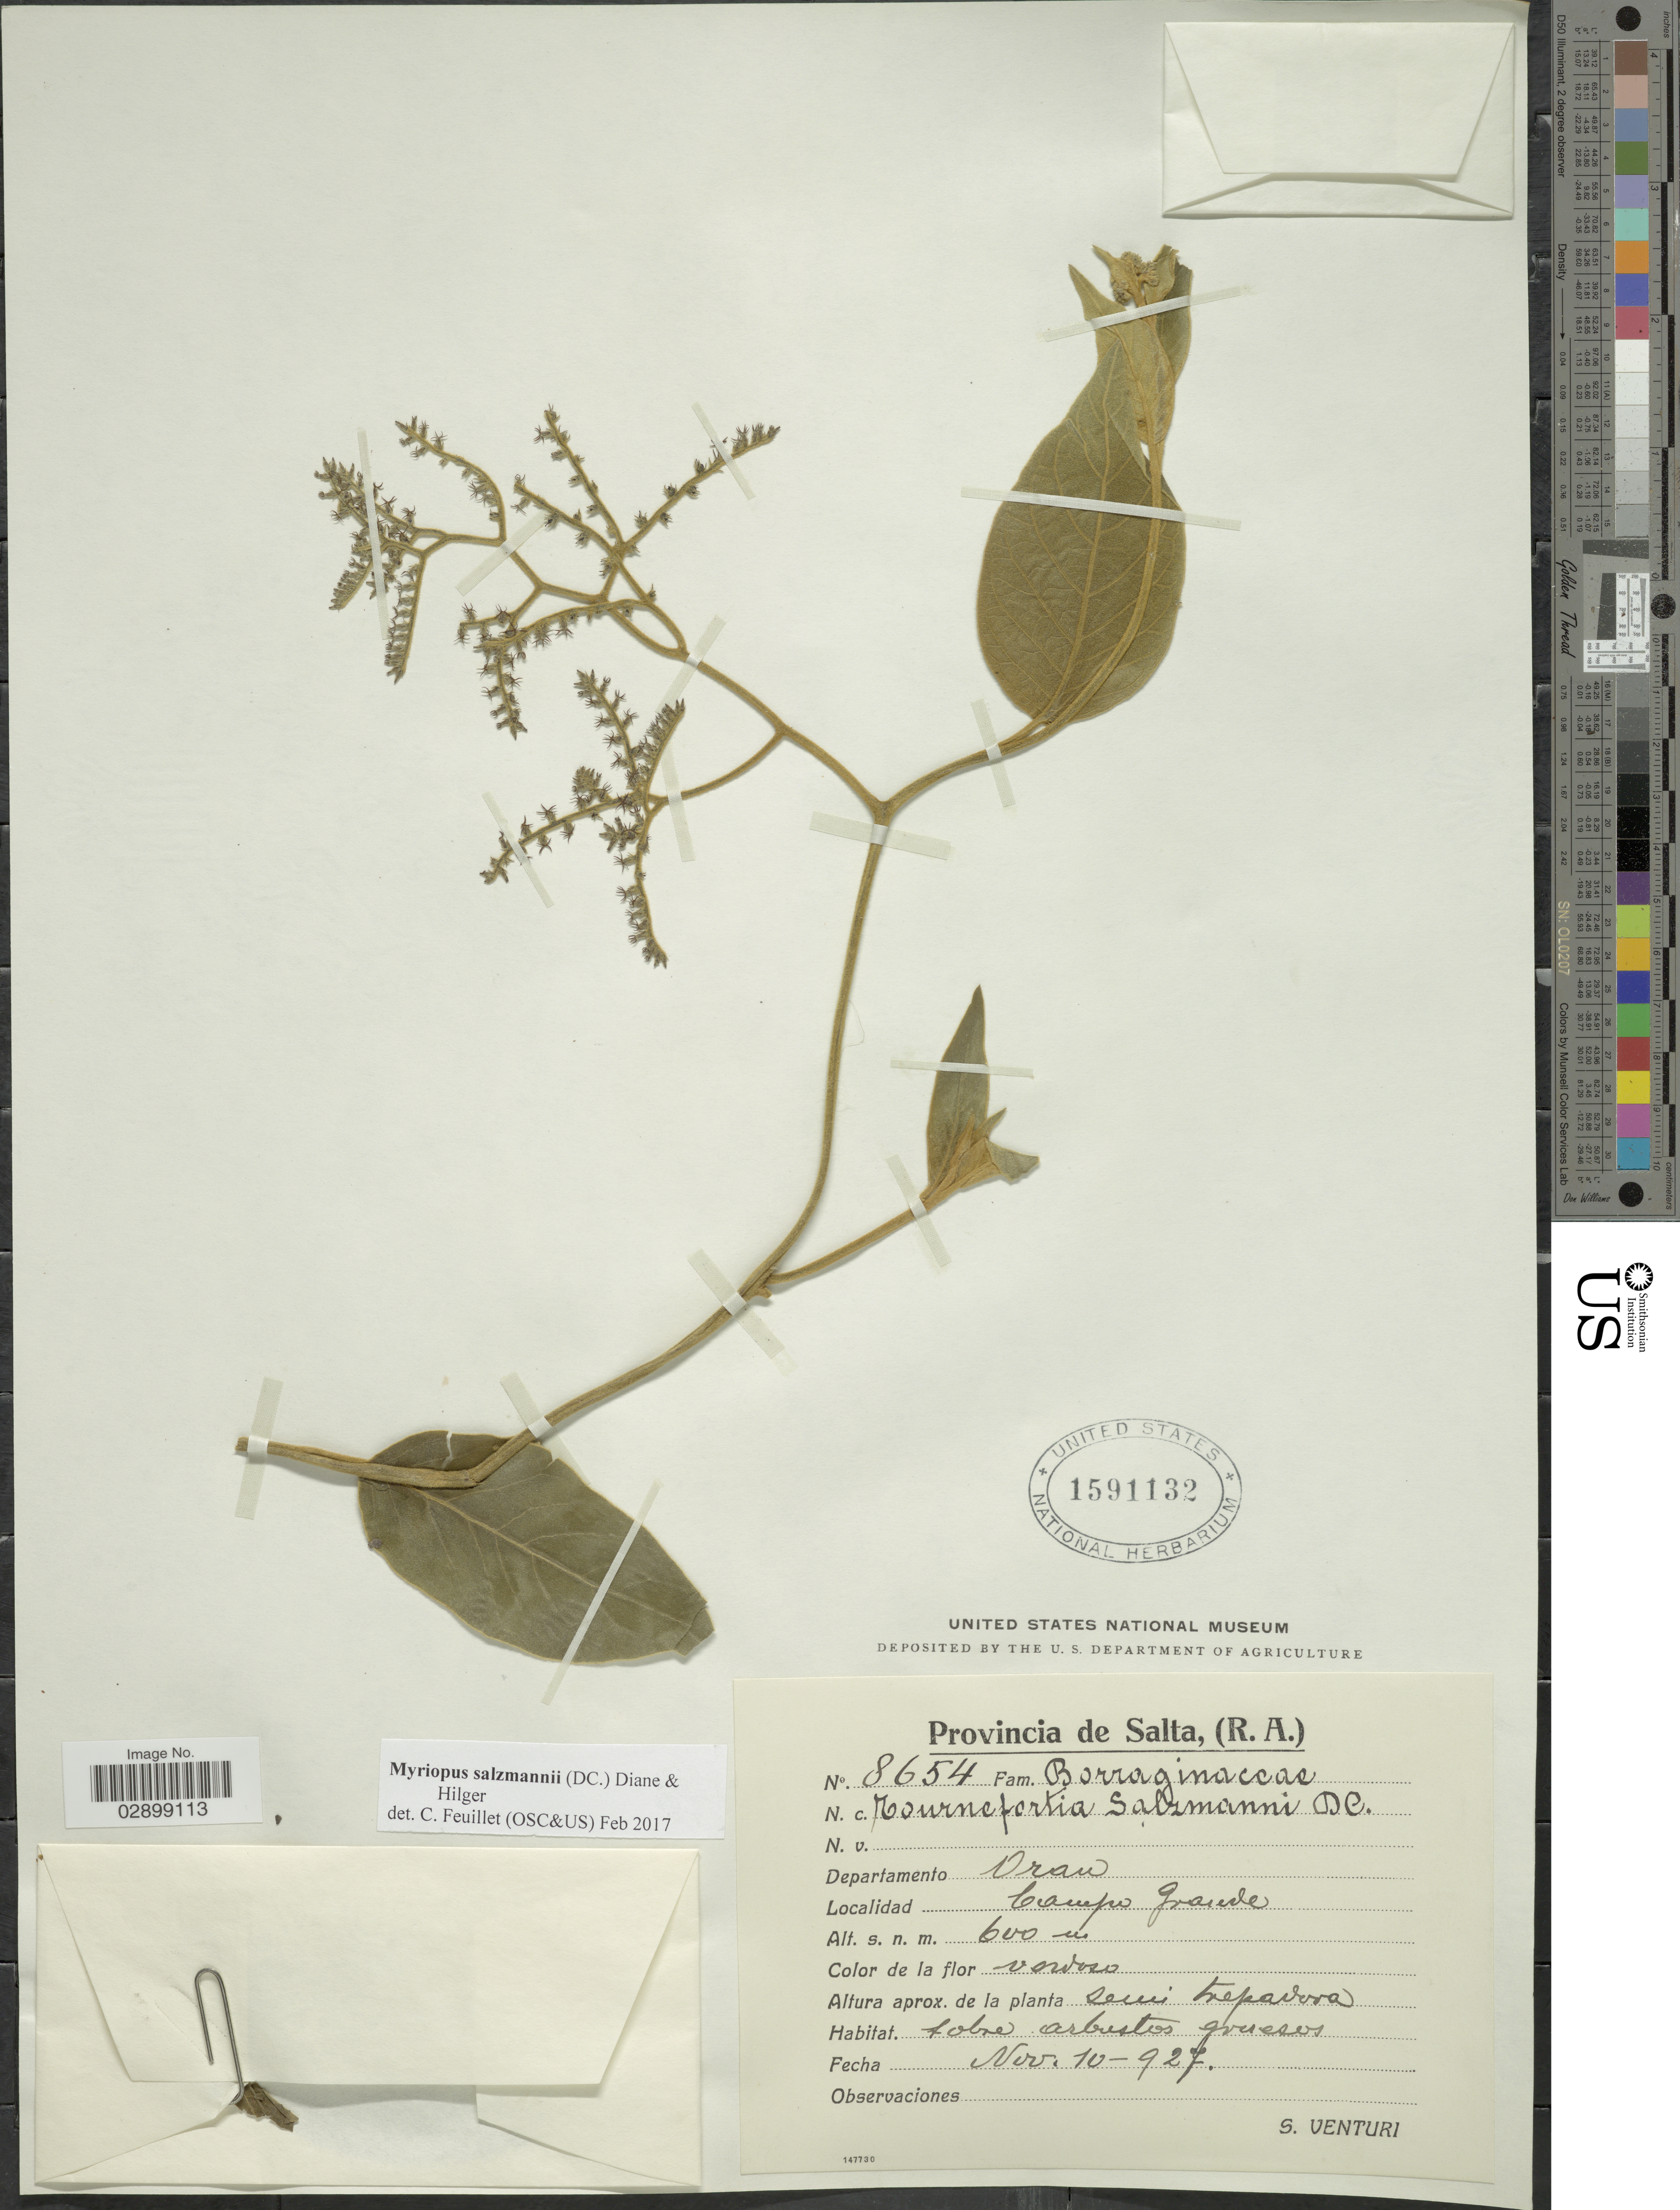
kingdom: Plantae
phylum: Tracheophyta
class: Magnoliopsida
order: Boraginales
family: Heliotropiaceae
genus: Myriopus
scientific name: Myriopus salzmannii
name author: (DC.) Diane & Hilger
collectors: S. Venturi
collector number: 8654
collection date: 1927-11-10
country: Argentina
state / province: Salta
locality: Departamento Oran. Campo Grande.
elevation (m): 600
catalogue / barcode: US 1591132